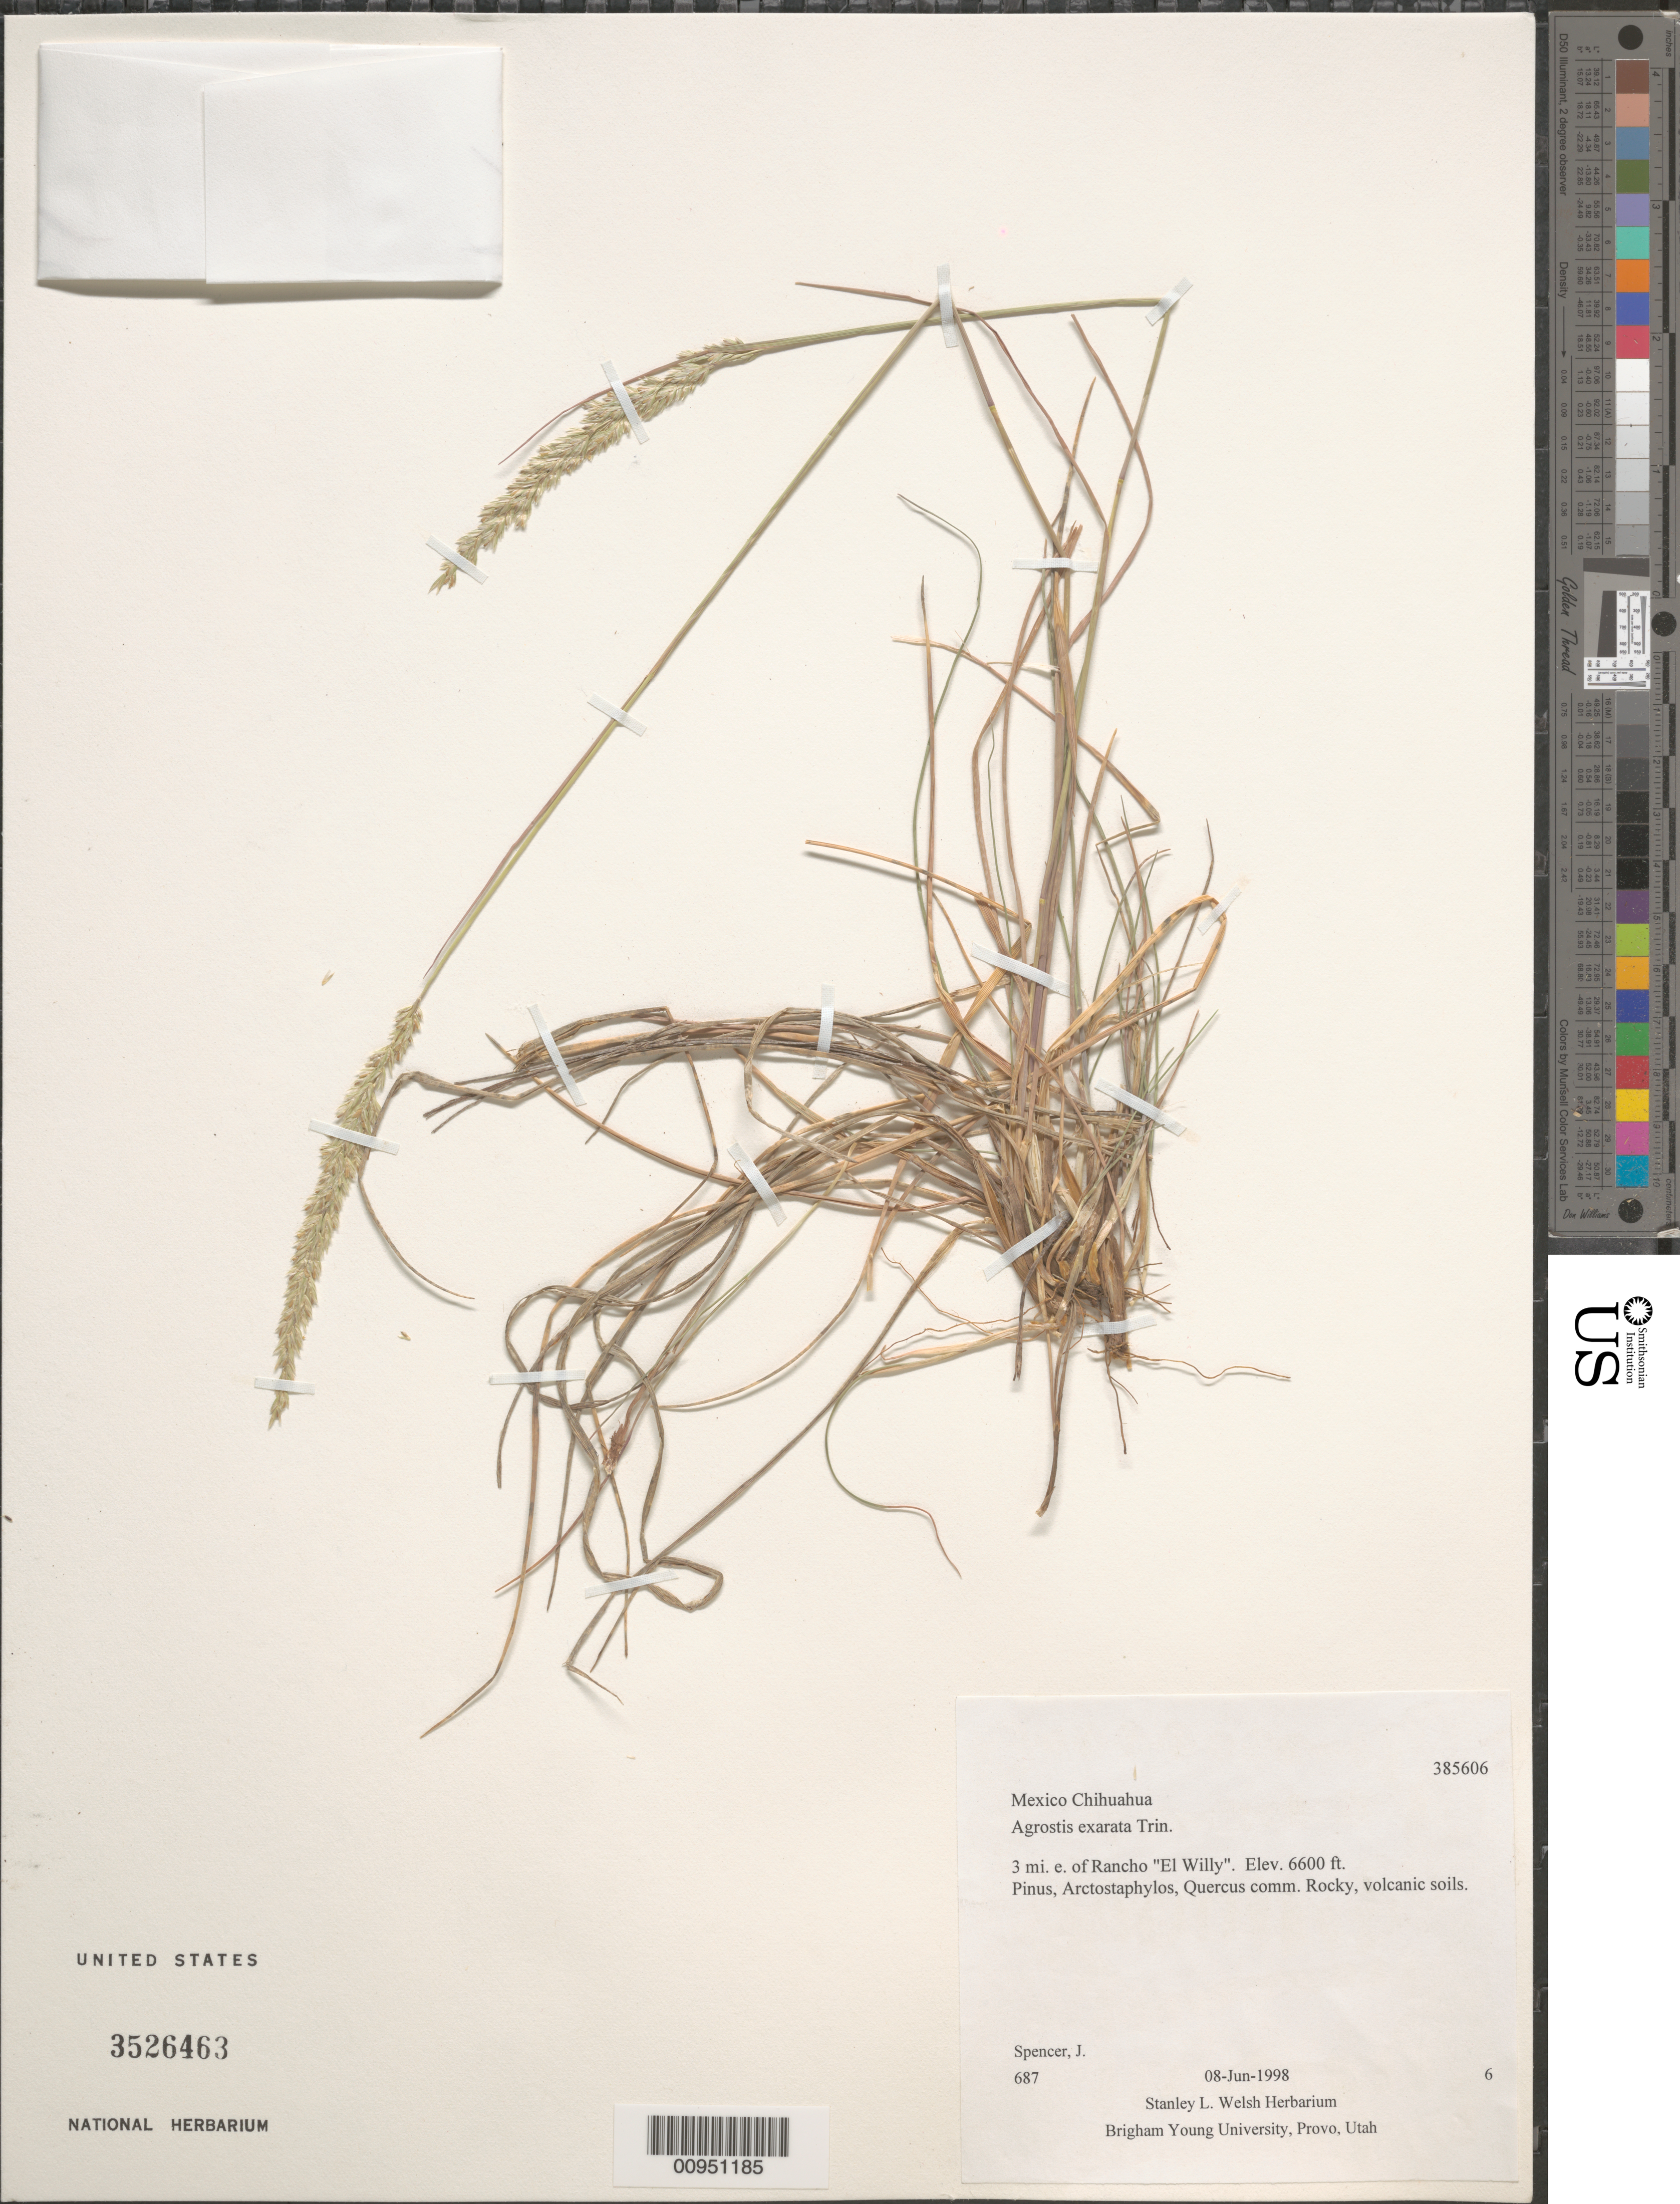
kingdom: Plantae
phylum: Tracheophyta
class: Liliopsida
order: Poales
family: Poaceae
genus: Agrostis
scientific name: Agrostis exarata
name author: Trin.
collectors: J. Spencer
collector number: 687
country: Mexico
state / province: Chihuahua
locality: E of Rancho El Willy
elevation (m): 2012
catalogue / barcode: US 3526463